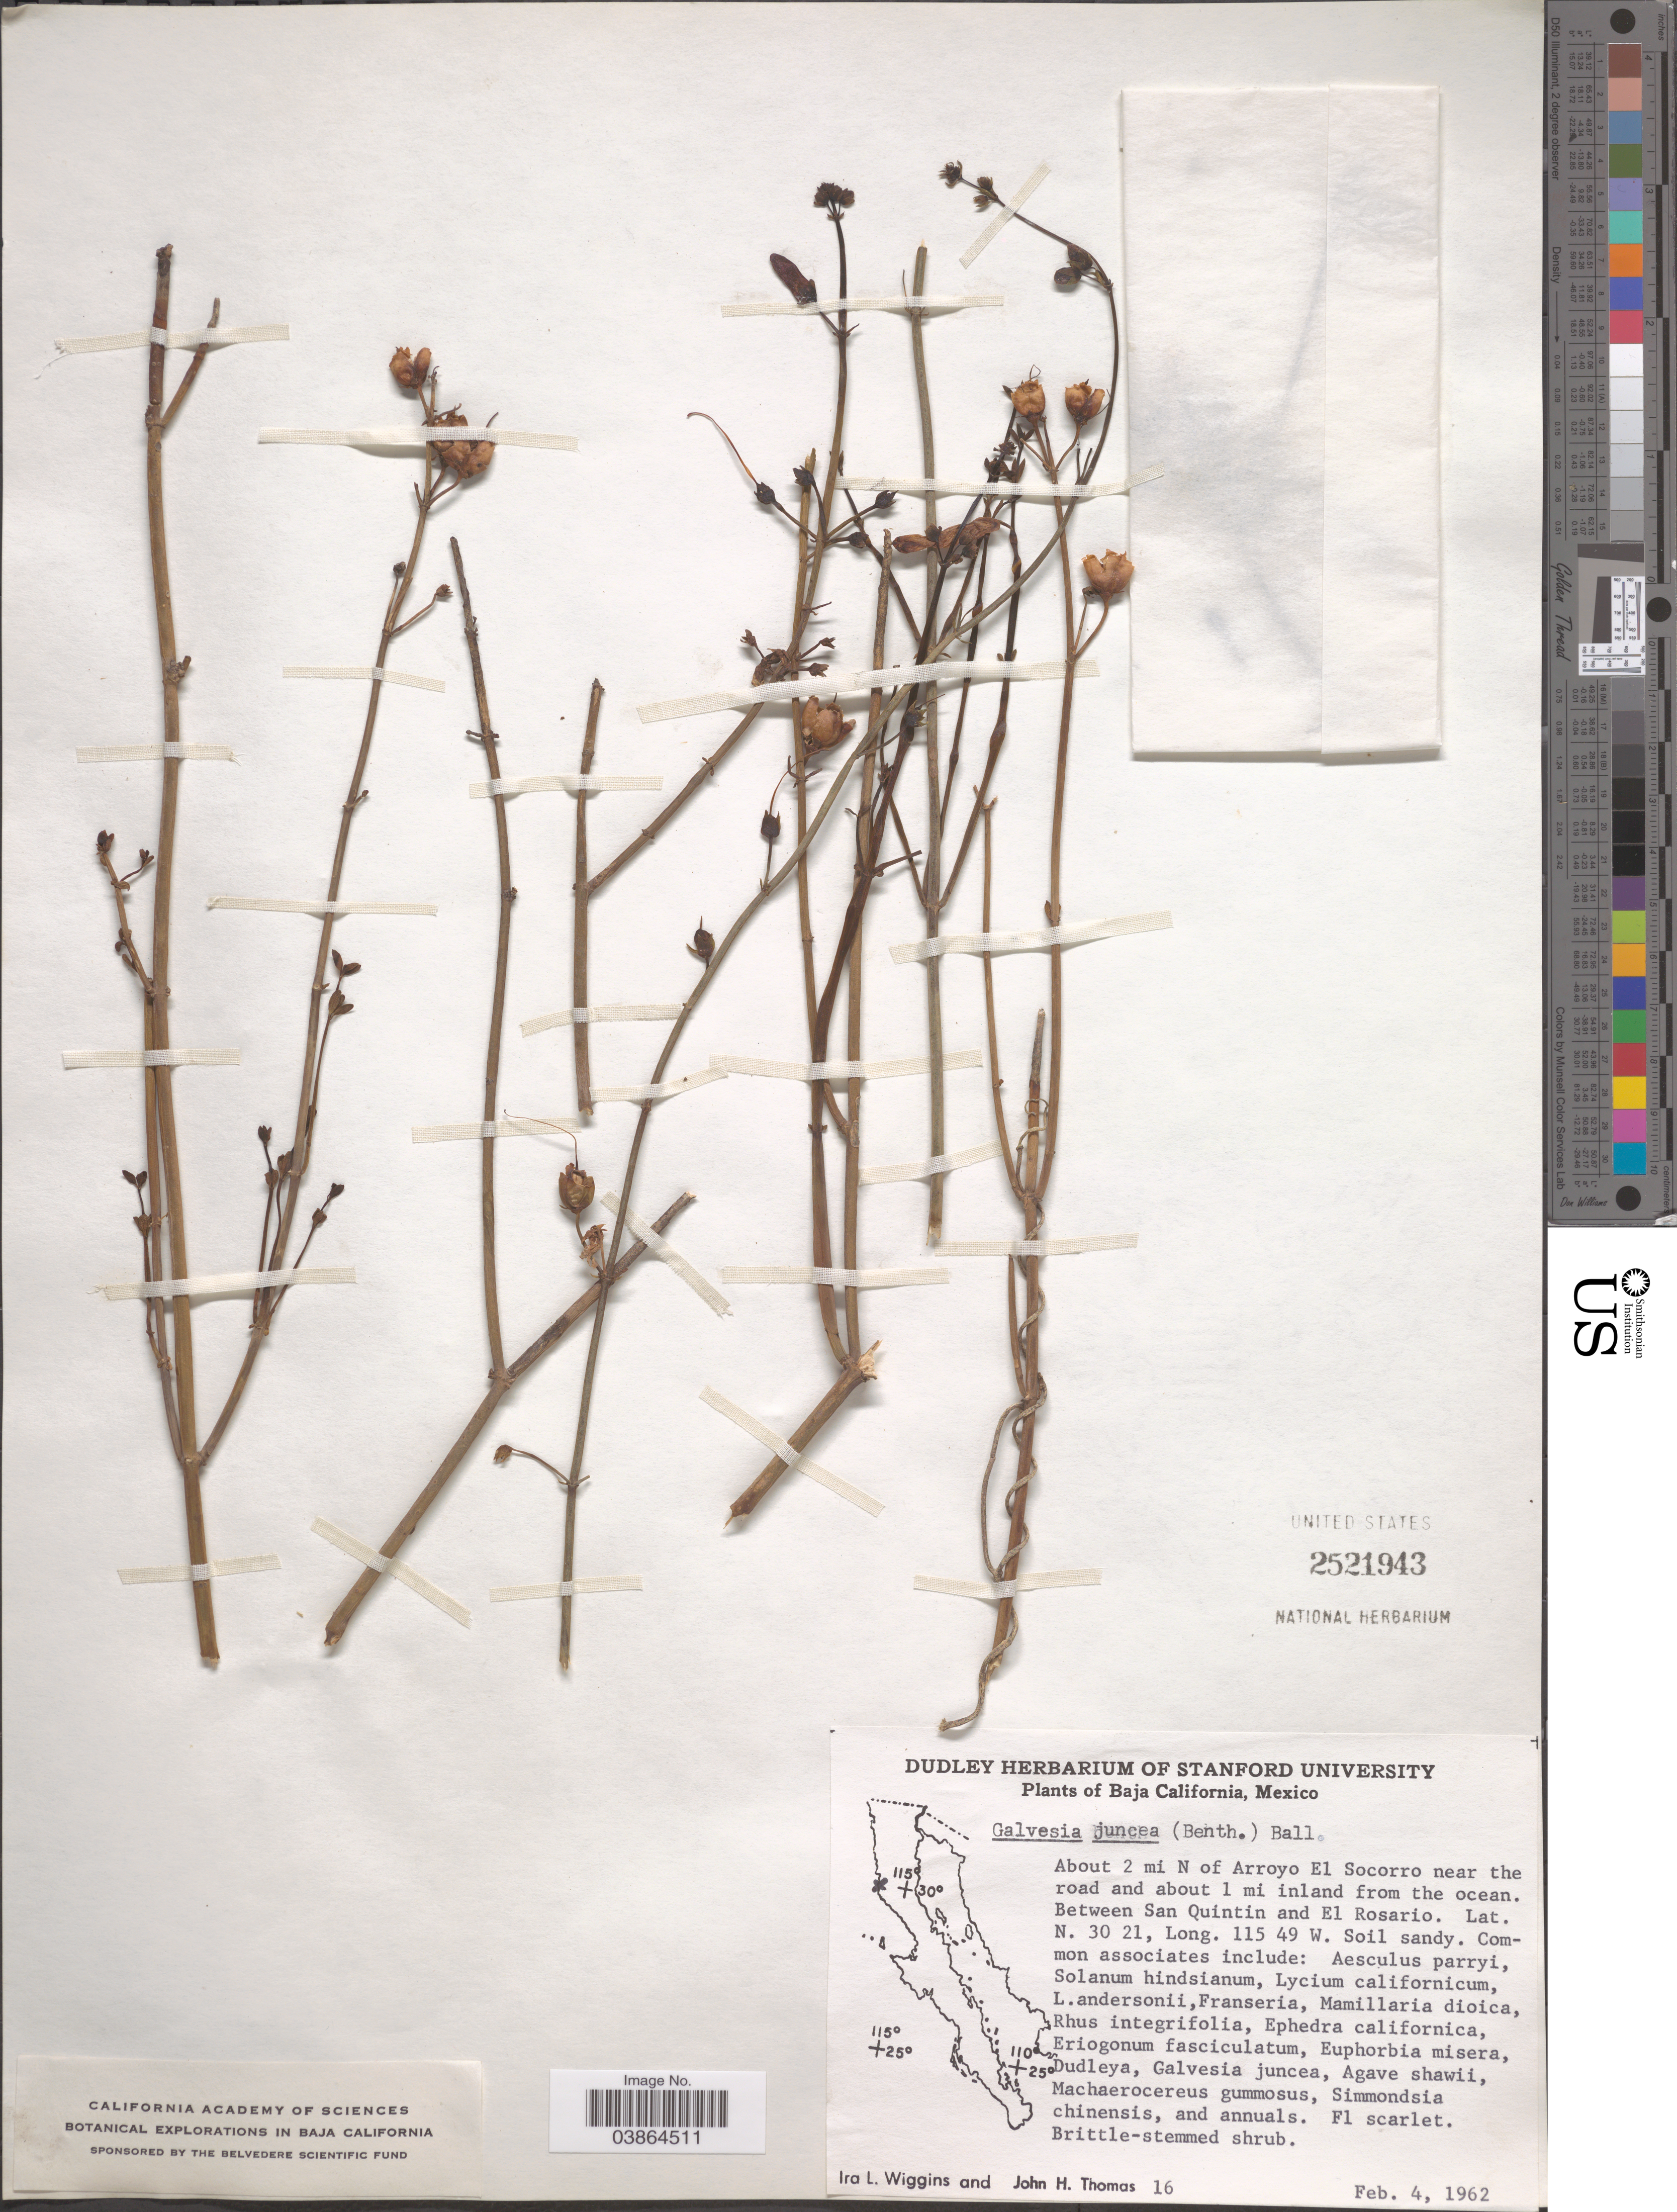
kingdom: Plantae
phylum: Tracheophyta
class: Magnoliopsida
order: Lamiales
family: Plantaginaceae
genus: Gambelia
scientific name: Gambelia juncea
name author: (Benth.) D.A. Sutton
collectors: I. L. Wiggins & J. H. Thomas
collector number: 16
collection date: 1962-02-04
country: Mexico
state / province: Baja California Sur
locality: About 2 mi N of Arroyo El Socorro near the road and about 1 mi inland from the ocean. Between San Quintin and El Rosario.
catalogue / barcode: US 2521943